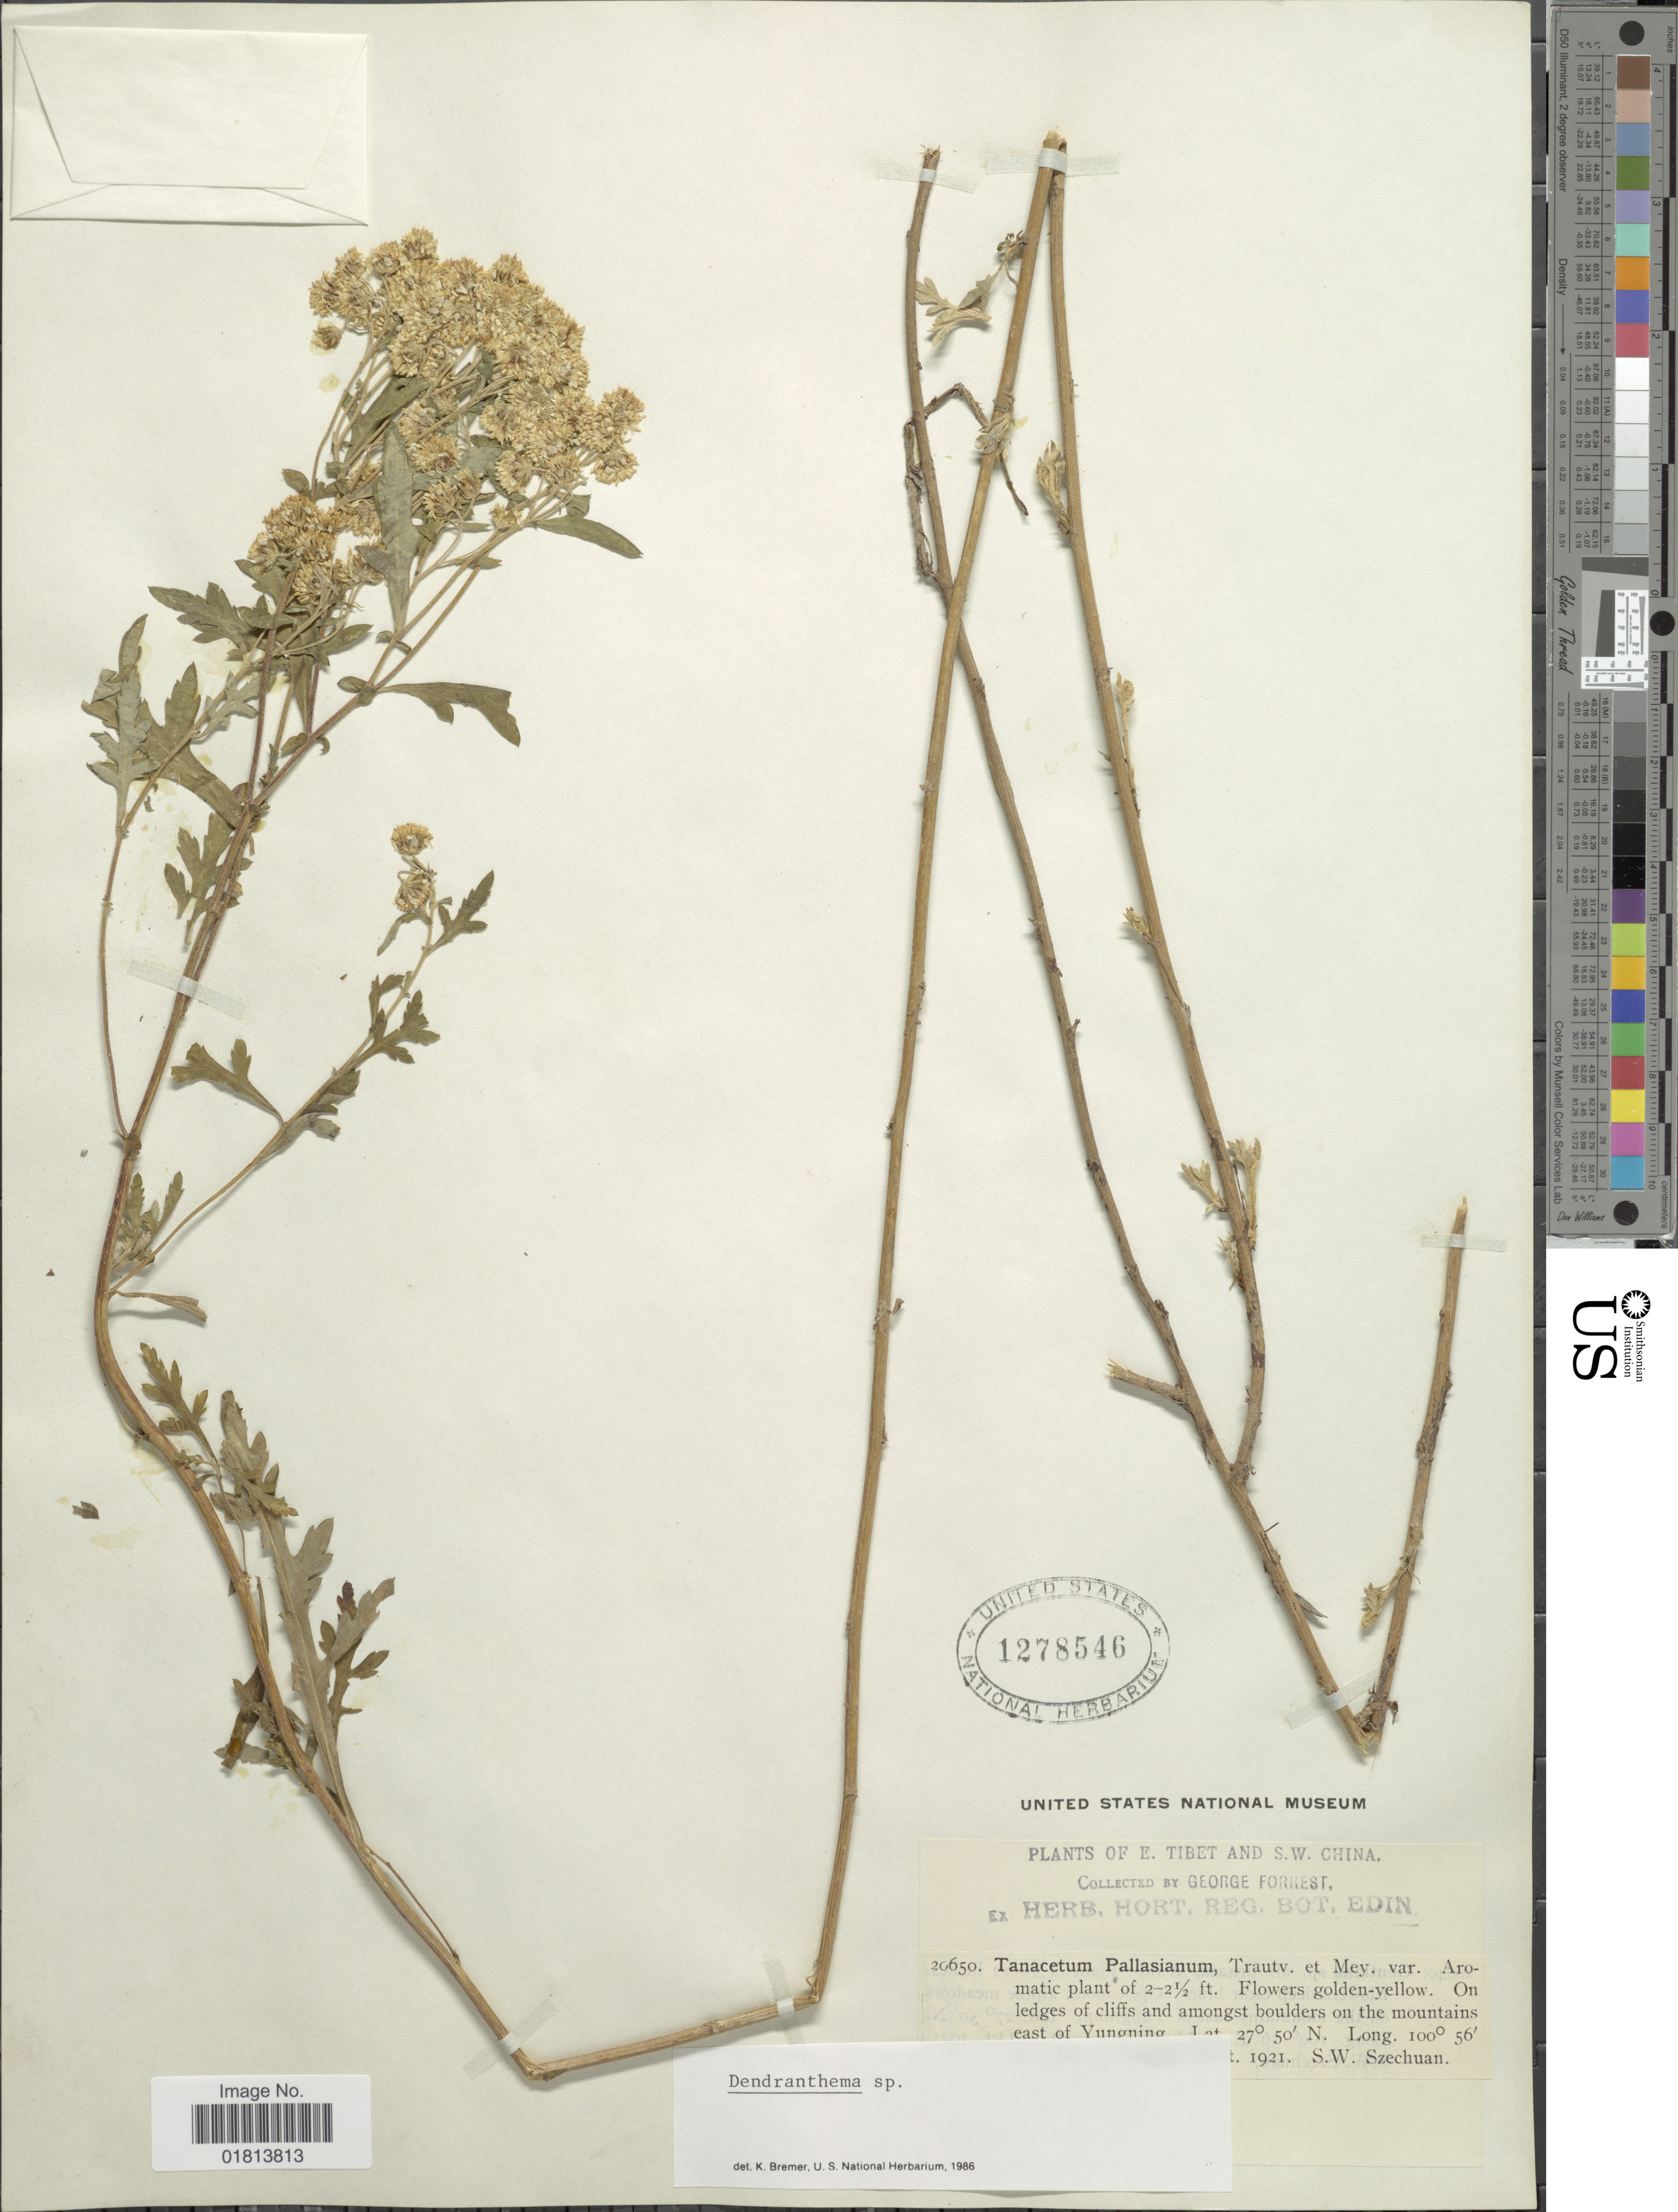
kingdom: Plantae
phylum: Tracheophyta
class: Magnoliopsida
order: Asterales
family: Asteraceae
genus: Dendranthema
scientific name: Dendranthema sp.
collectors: G. Forrest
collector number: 20650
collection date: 1921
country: China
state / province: Sichuan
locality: E. Tibet and S. W. China, On ledges of cliffs and amongst boulders on the mountains east of Yungning, S. W. Szechuan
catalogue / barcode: US 1278546